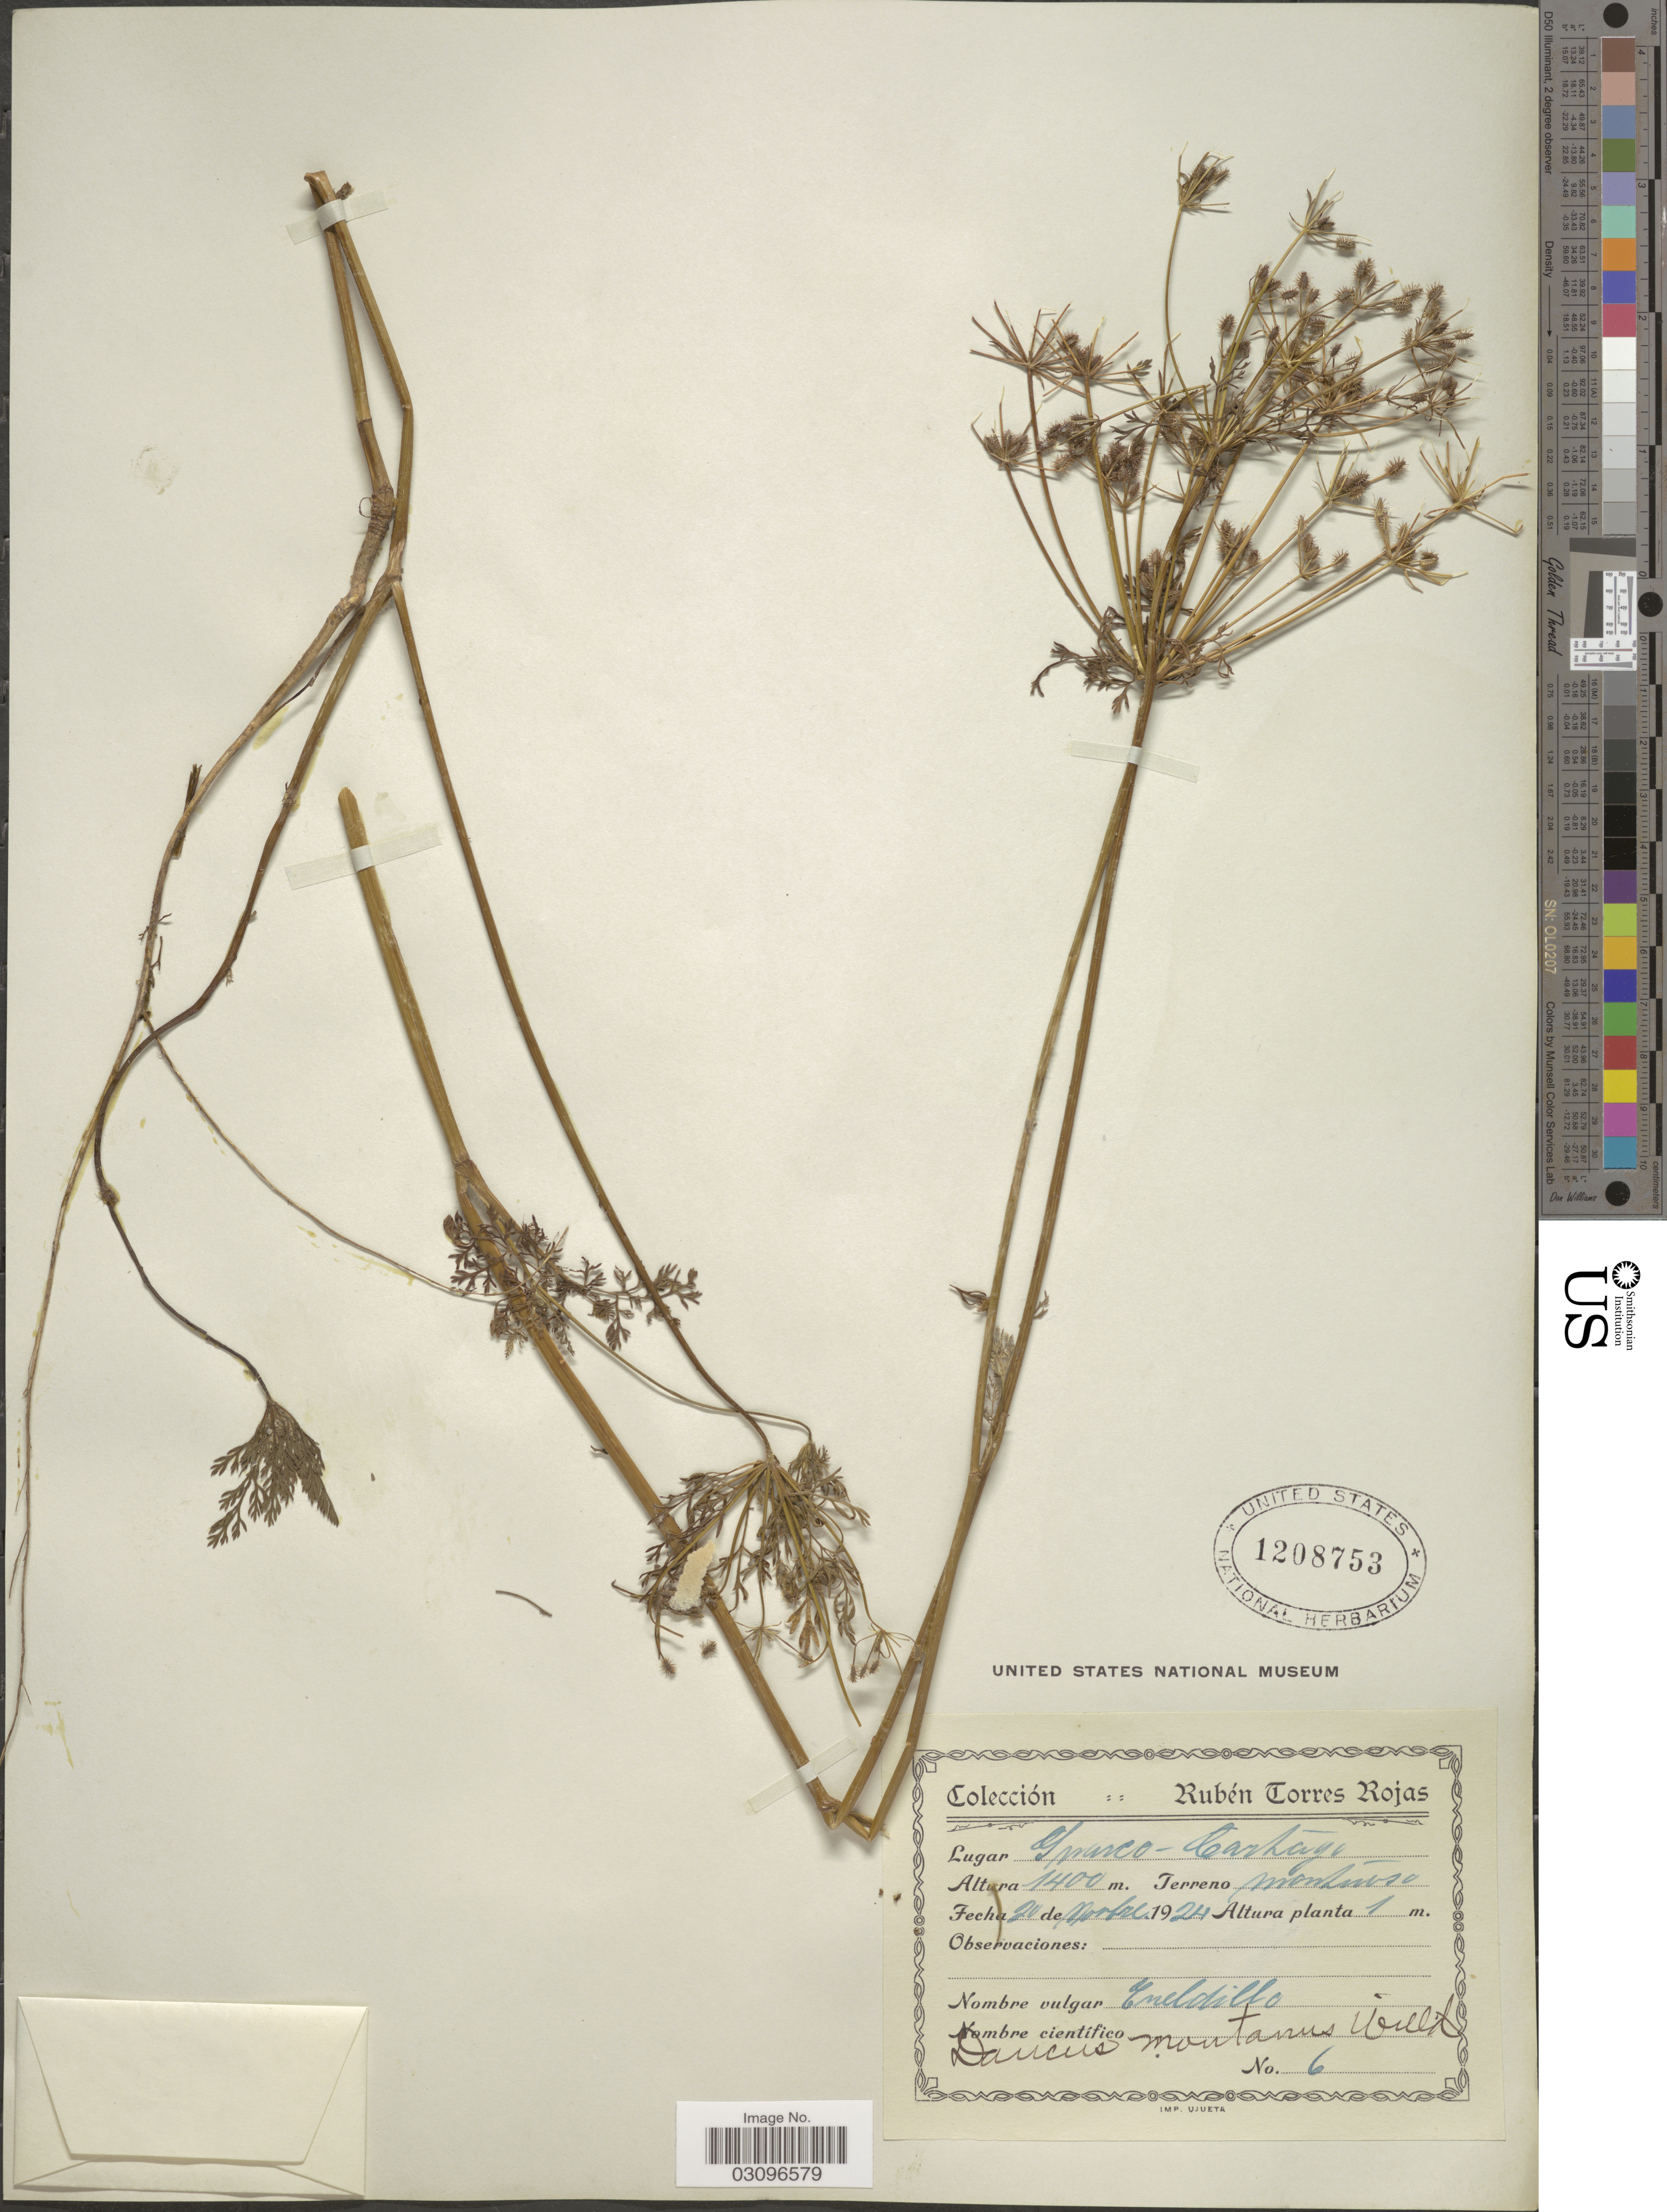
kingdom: Plantae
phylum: Tracheophyta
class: Magnoliopsida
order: Apiales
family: Apiaceae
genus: Daucus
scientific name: Daucus montanus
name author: Humb. & Bonpl. ex Spreng.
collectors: R. Torres Rojas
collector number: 6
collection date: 1924-11-20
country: Costa Rica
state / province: Cartago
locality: Guasco-Cartago, Terreno Montinoso.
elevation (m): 1400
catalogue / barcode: US 1208753